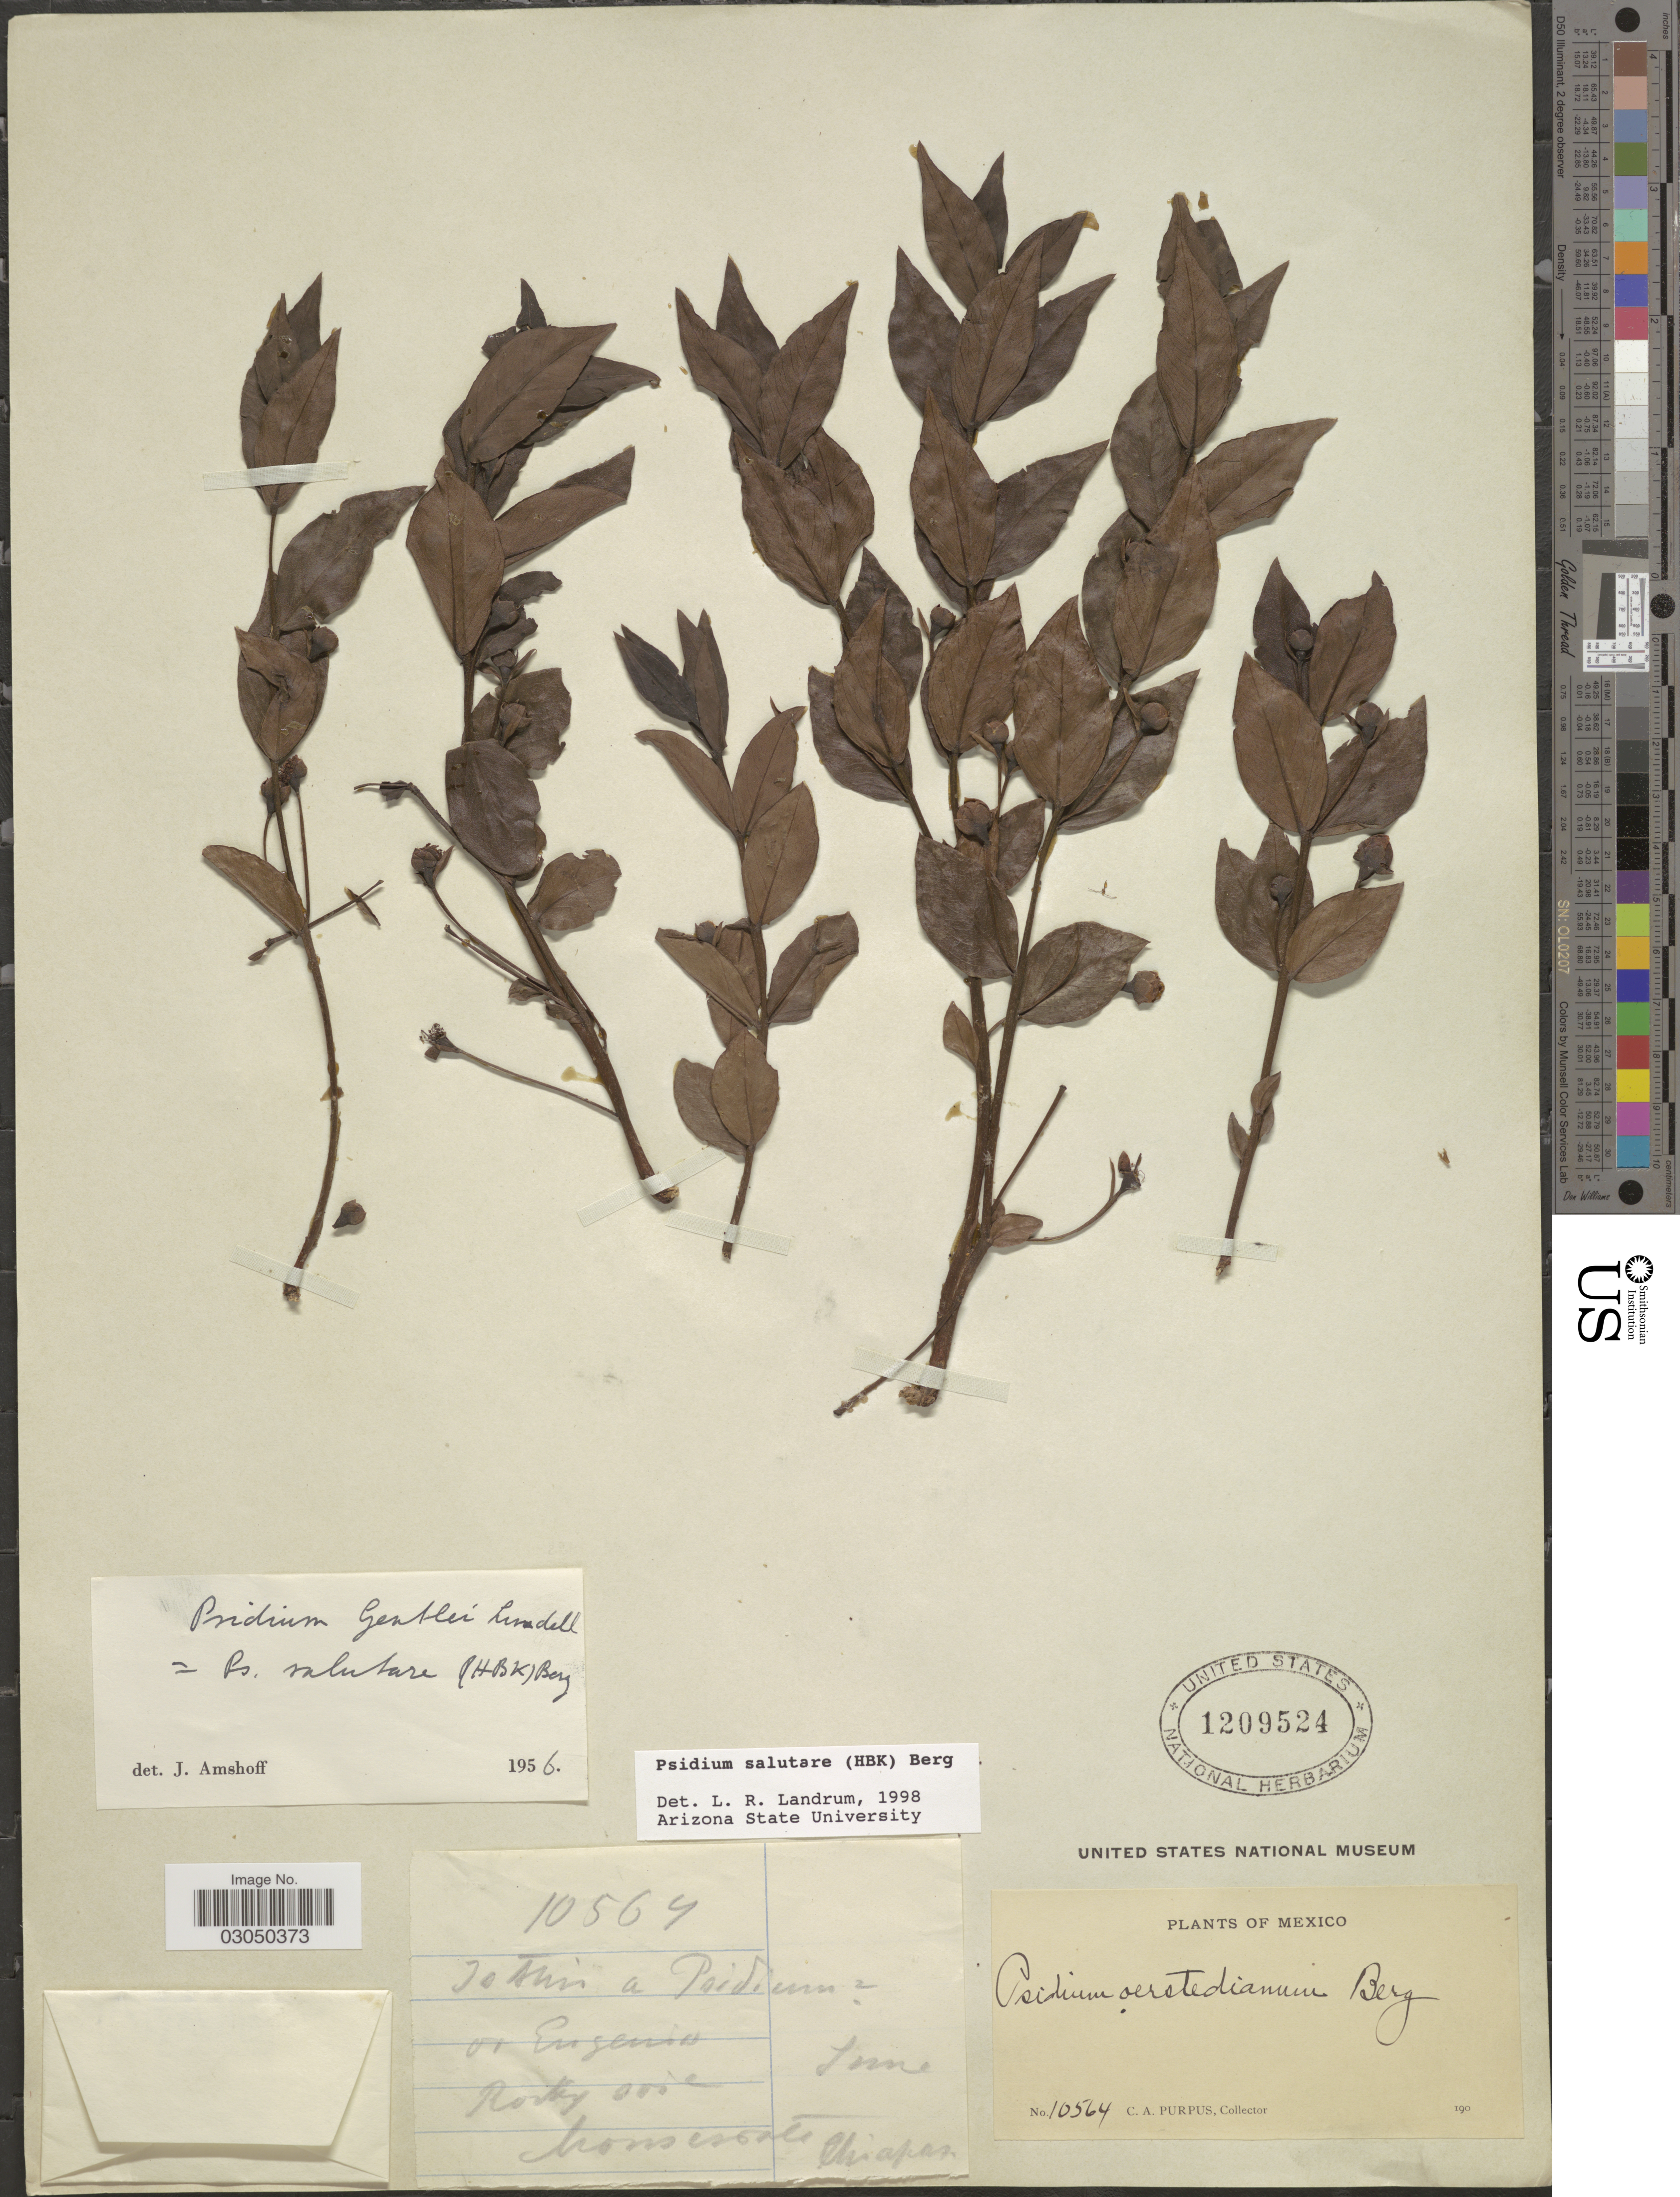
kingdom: Plantae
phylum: Tracheophyta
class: Magnoliopsida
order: Myrtales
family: Myrtaceae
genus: Psidium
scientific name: Psidium salutare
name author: (Kunth) O. Berg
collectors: C. A. Purpus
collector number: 10564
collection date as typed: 190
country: Mexico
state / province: Chiapas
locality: Monserrate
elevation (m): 61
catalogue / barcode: US 1209524